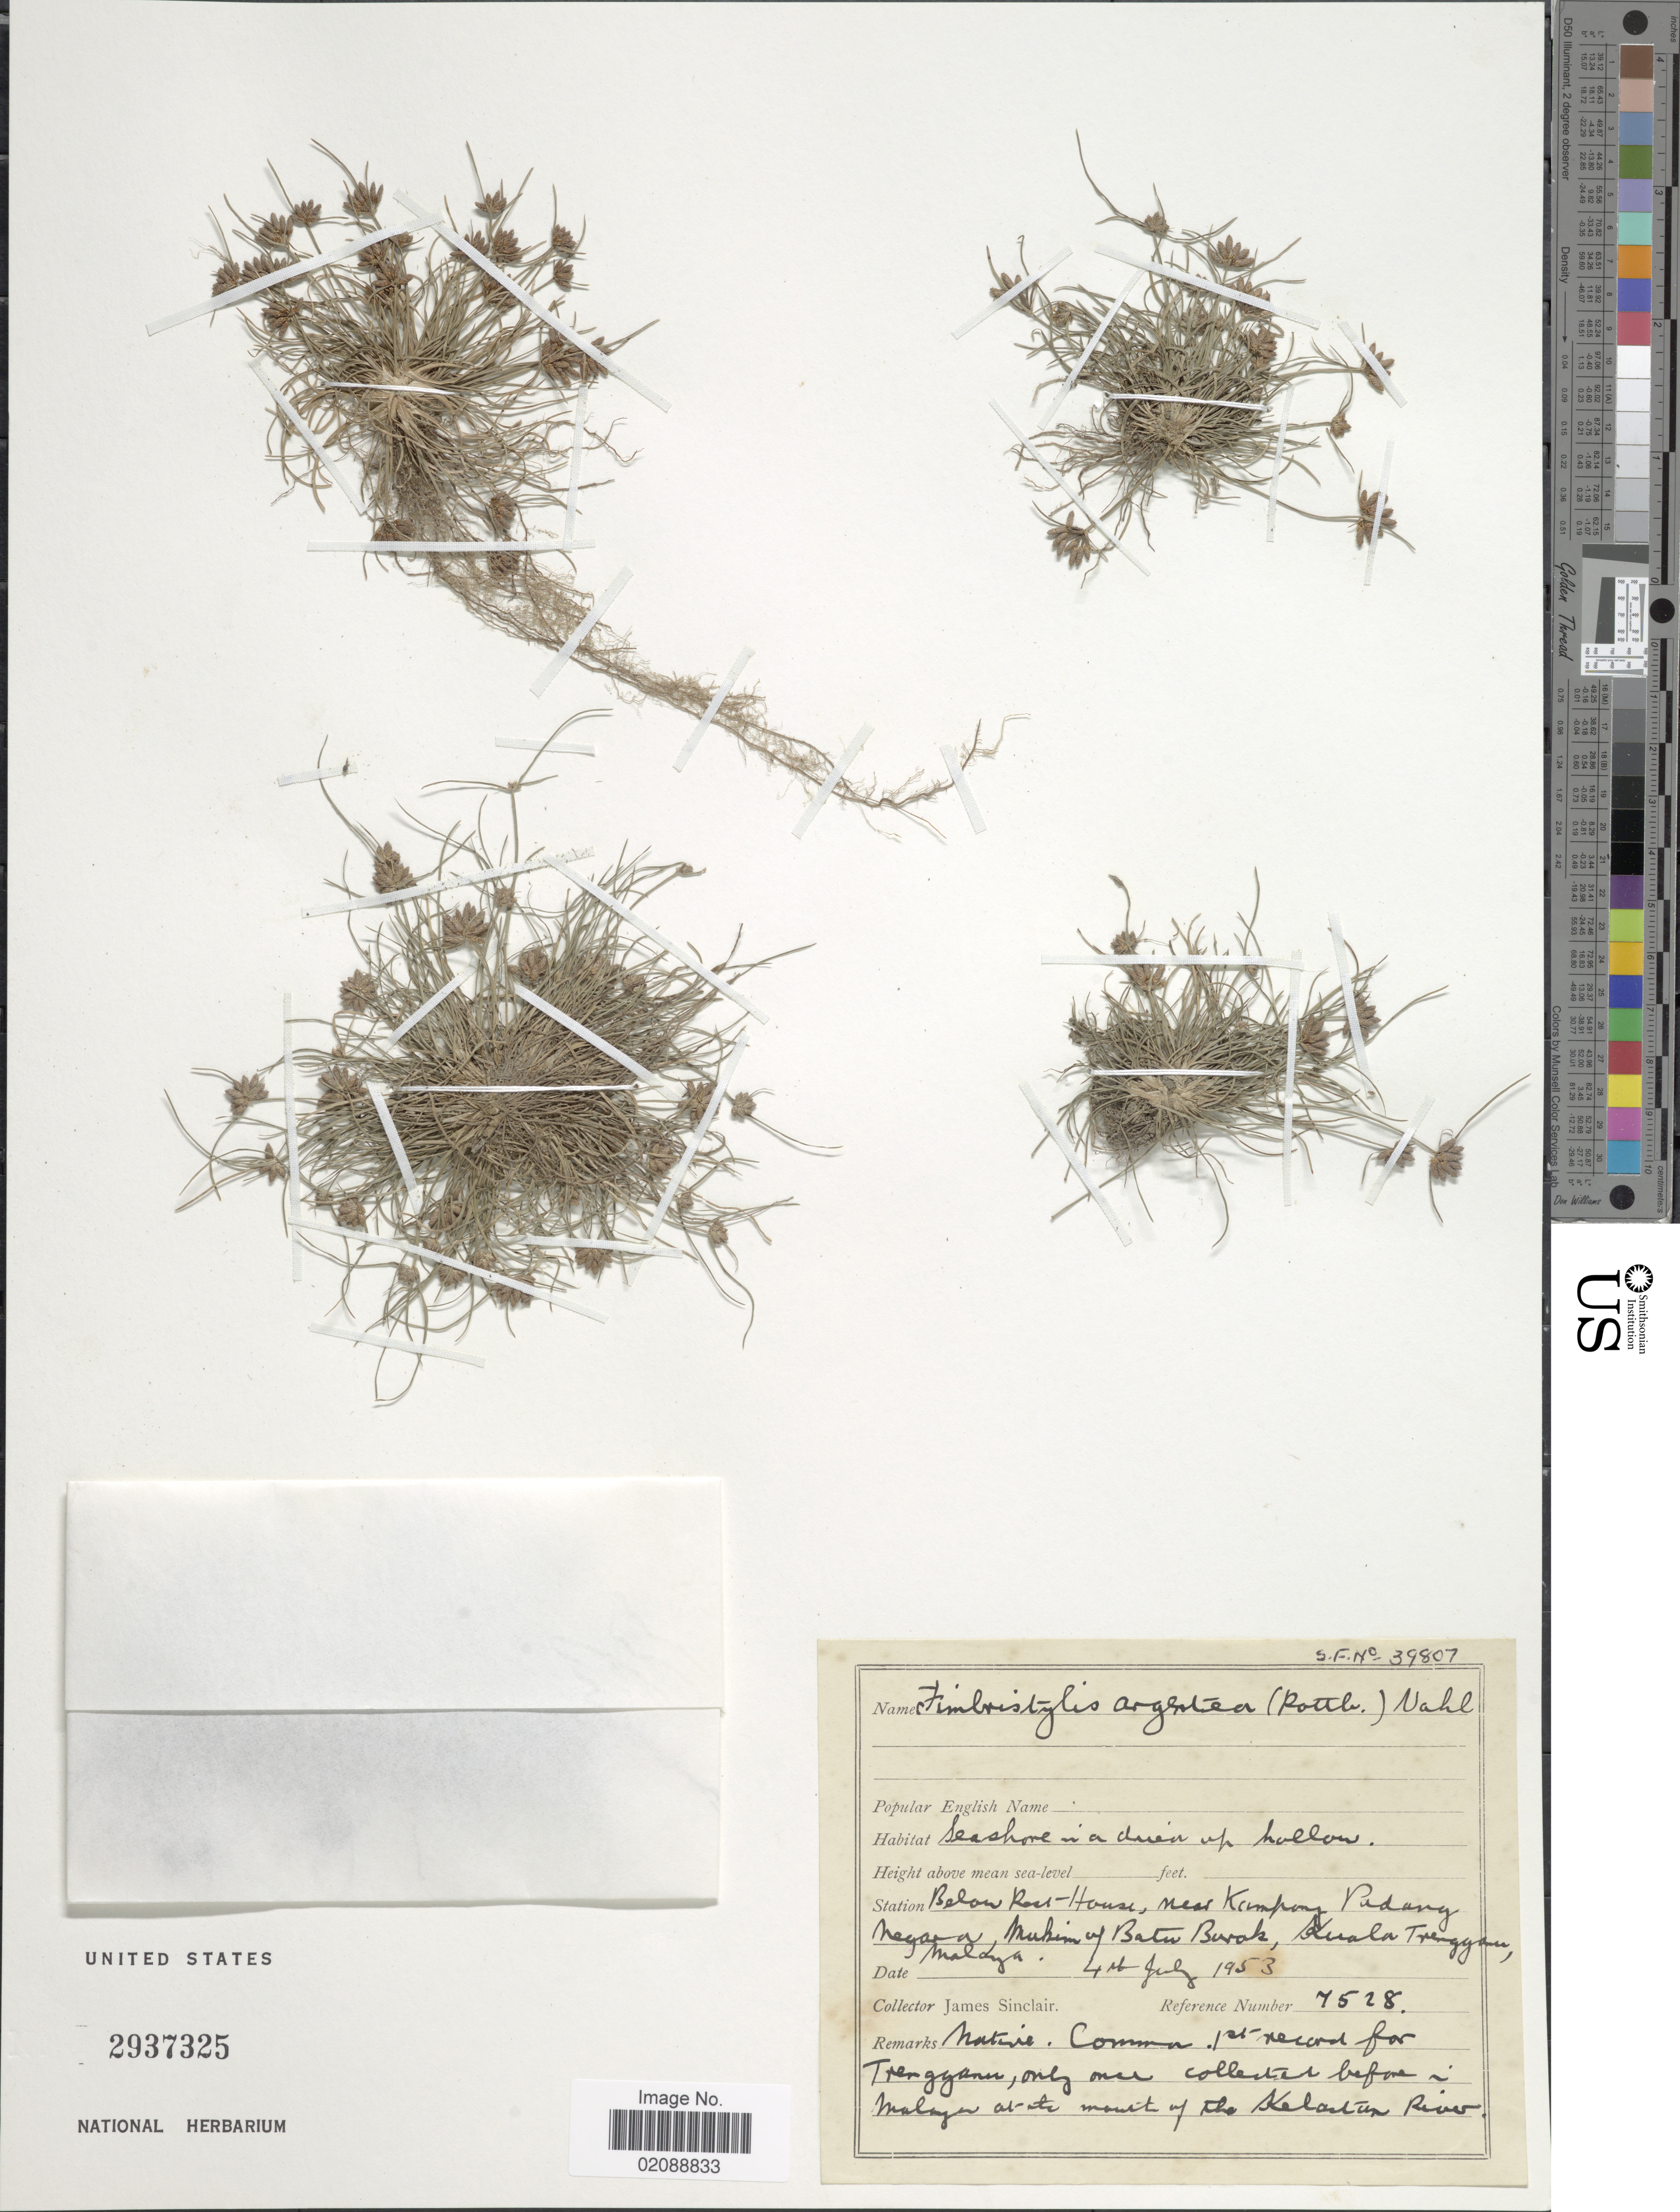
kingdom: Plantae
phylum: Tracheophyta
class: Liliopsida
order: Poales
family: Cyperaceae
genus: Fimbristylis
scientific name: Fimbristylis argentea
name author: (Rottb.) Vahl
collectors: J. Sinclair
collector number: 7528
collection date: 1953-07-04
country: Malaysia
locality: Below Rest-House, near Kampong Padang, Negara, Mukim of Batu Burok, Kuala Terengganu, Malaya.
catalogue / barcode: US 2937325